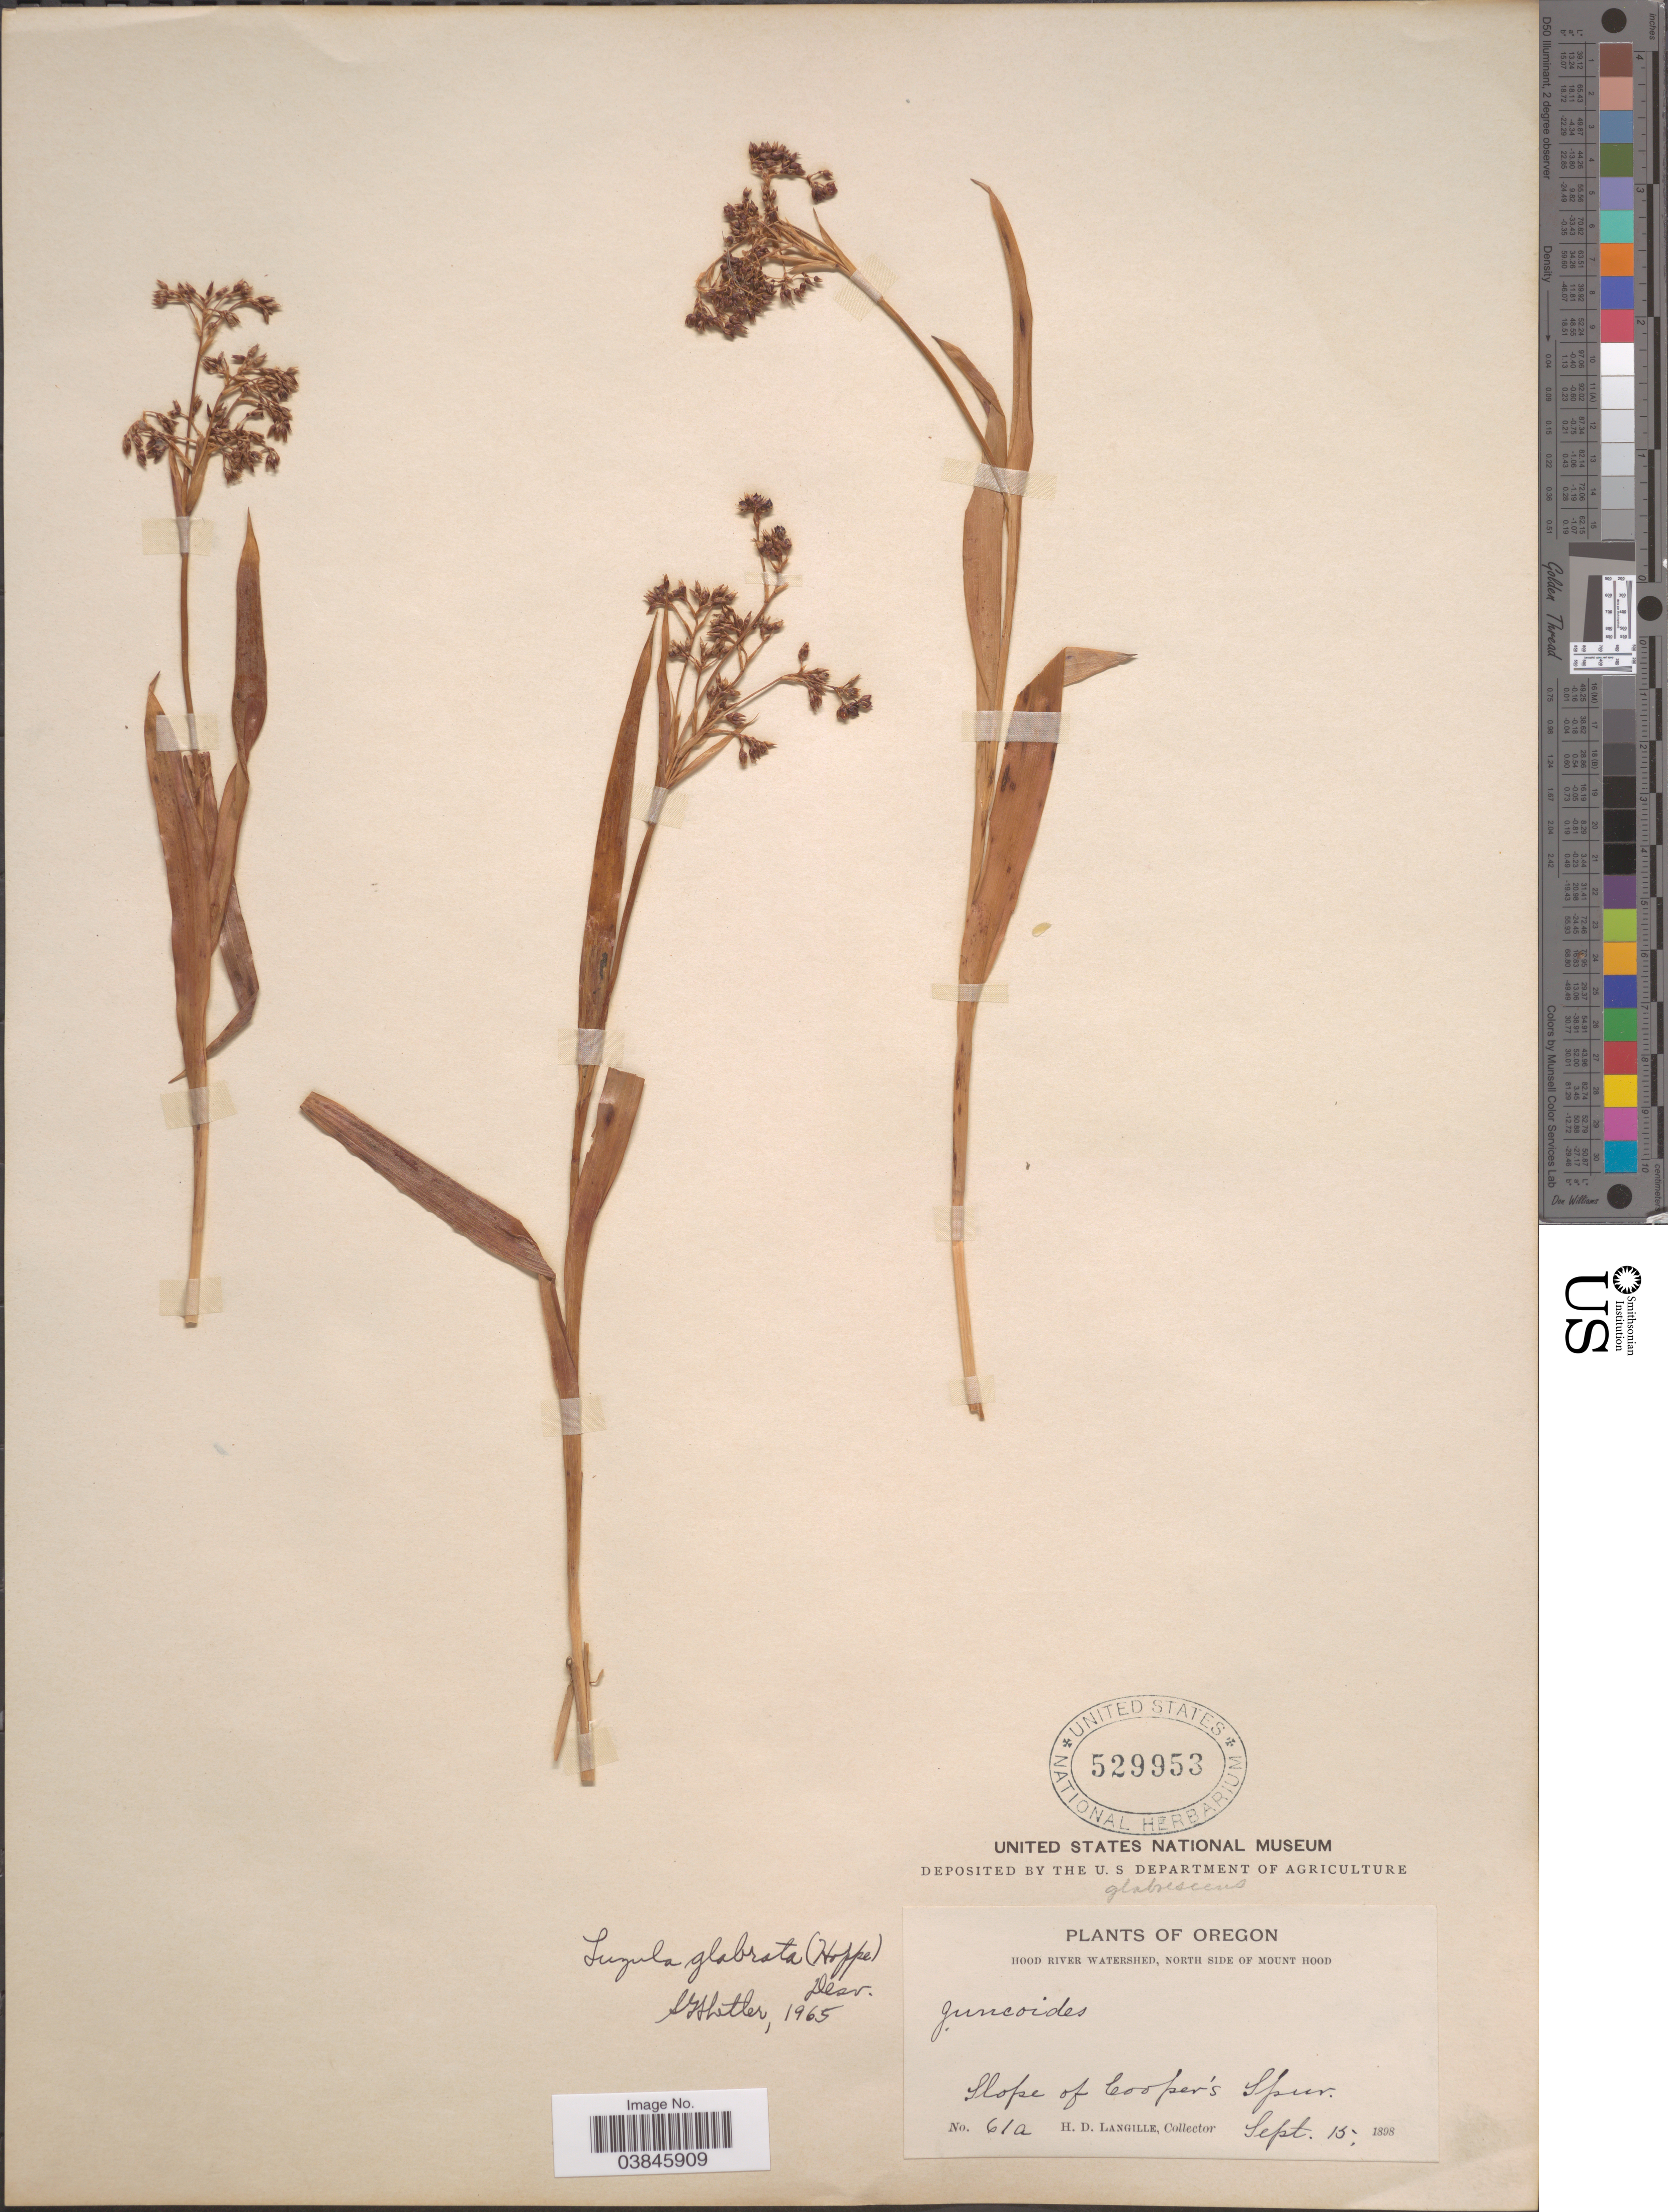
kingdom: Plantae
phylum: Tracheophyta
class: Liliopsida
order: Poales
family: Juncaceae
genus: Luzula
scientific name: Luzula glabrata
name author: (Hoppe) Desv.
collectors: H. Langille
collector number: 61a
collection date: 1898-09-15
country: United States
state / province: Oregon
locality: Hood River Watershed, North side of Mount Hood. Slope of Cooper's Spur.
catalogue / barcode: US 529953